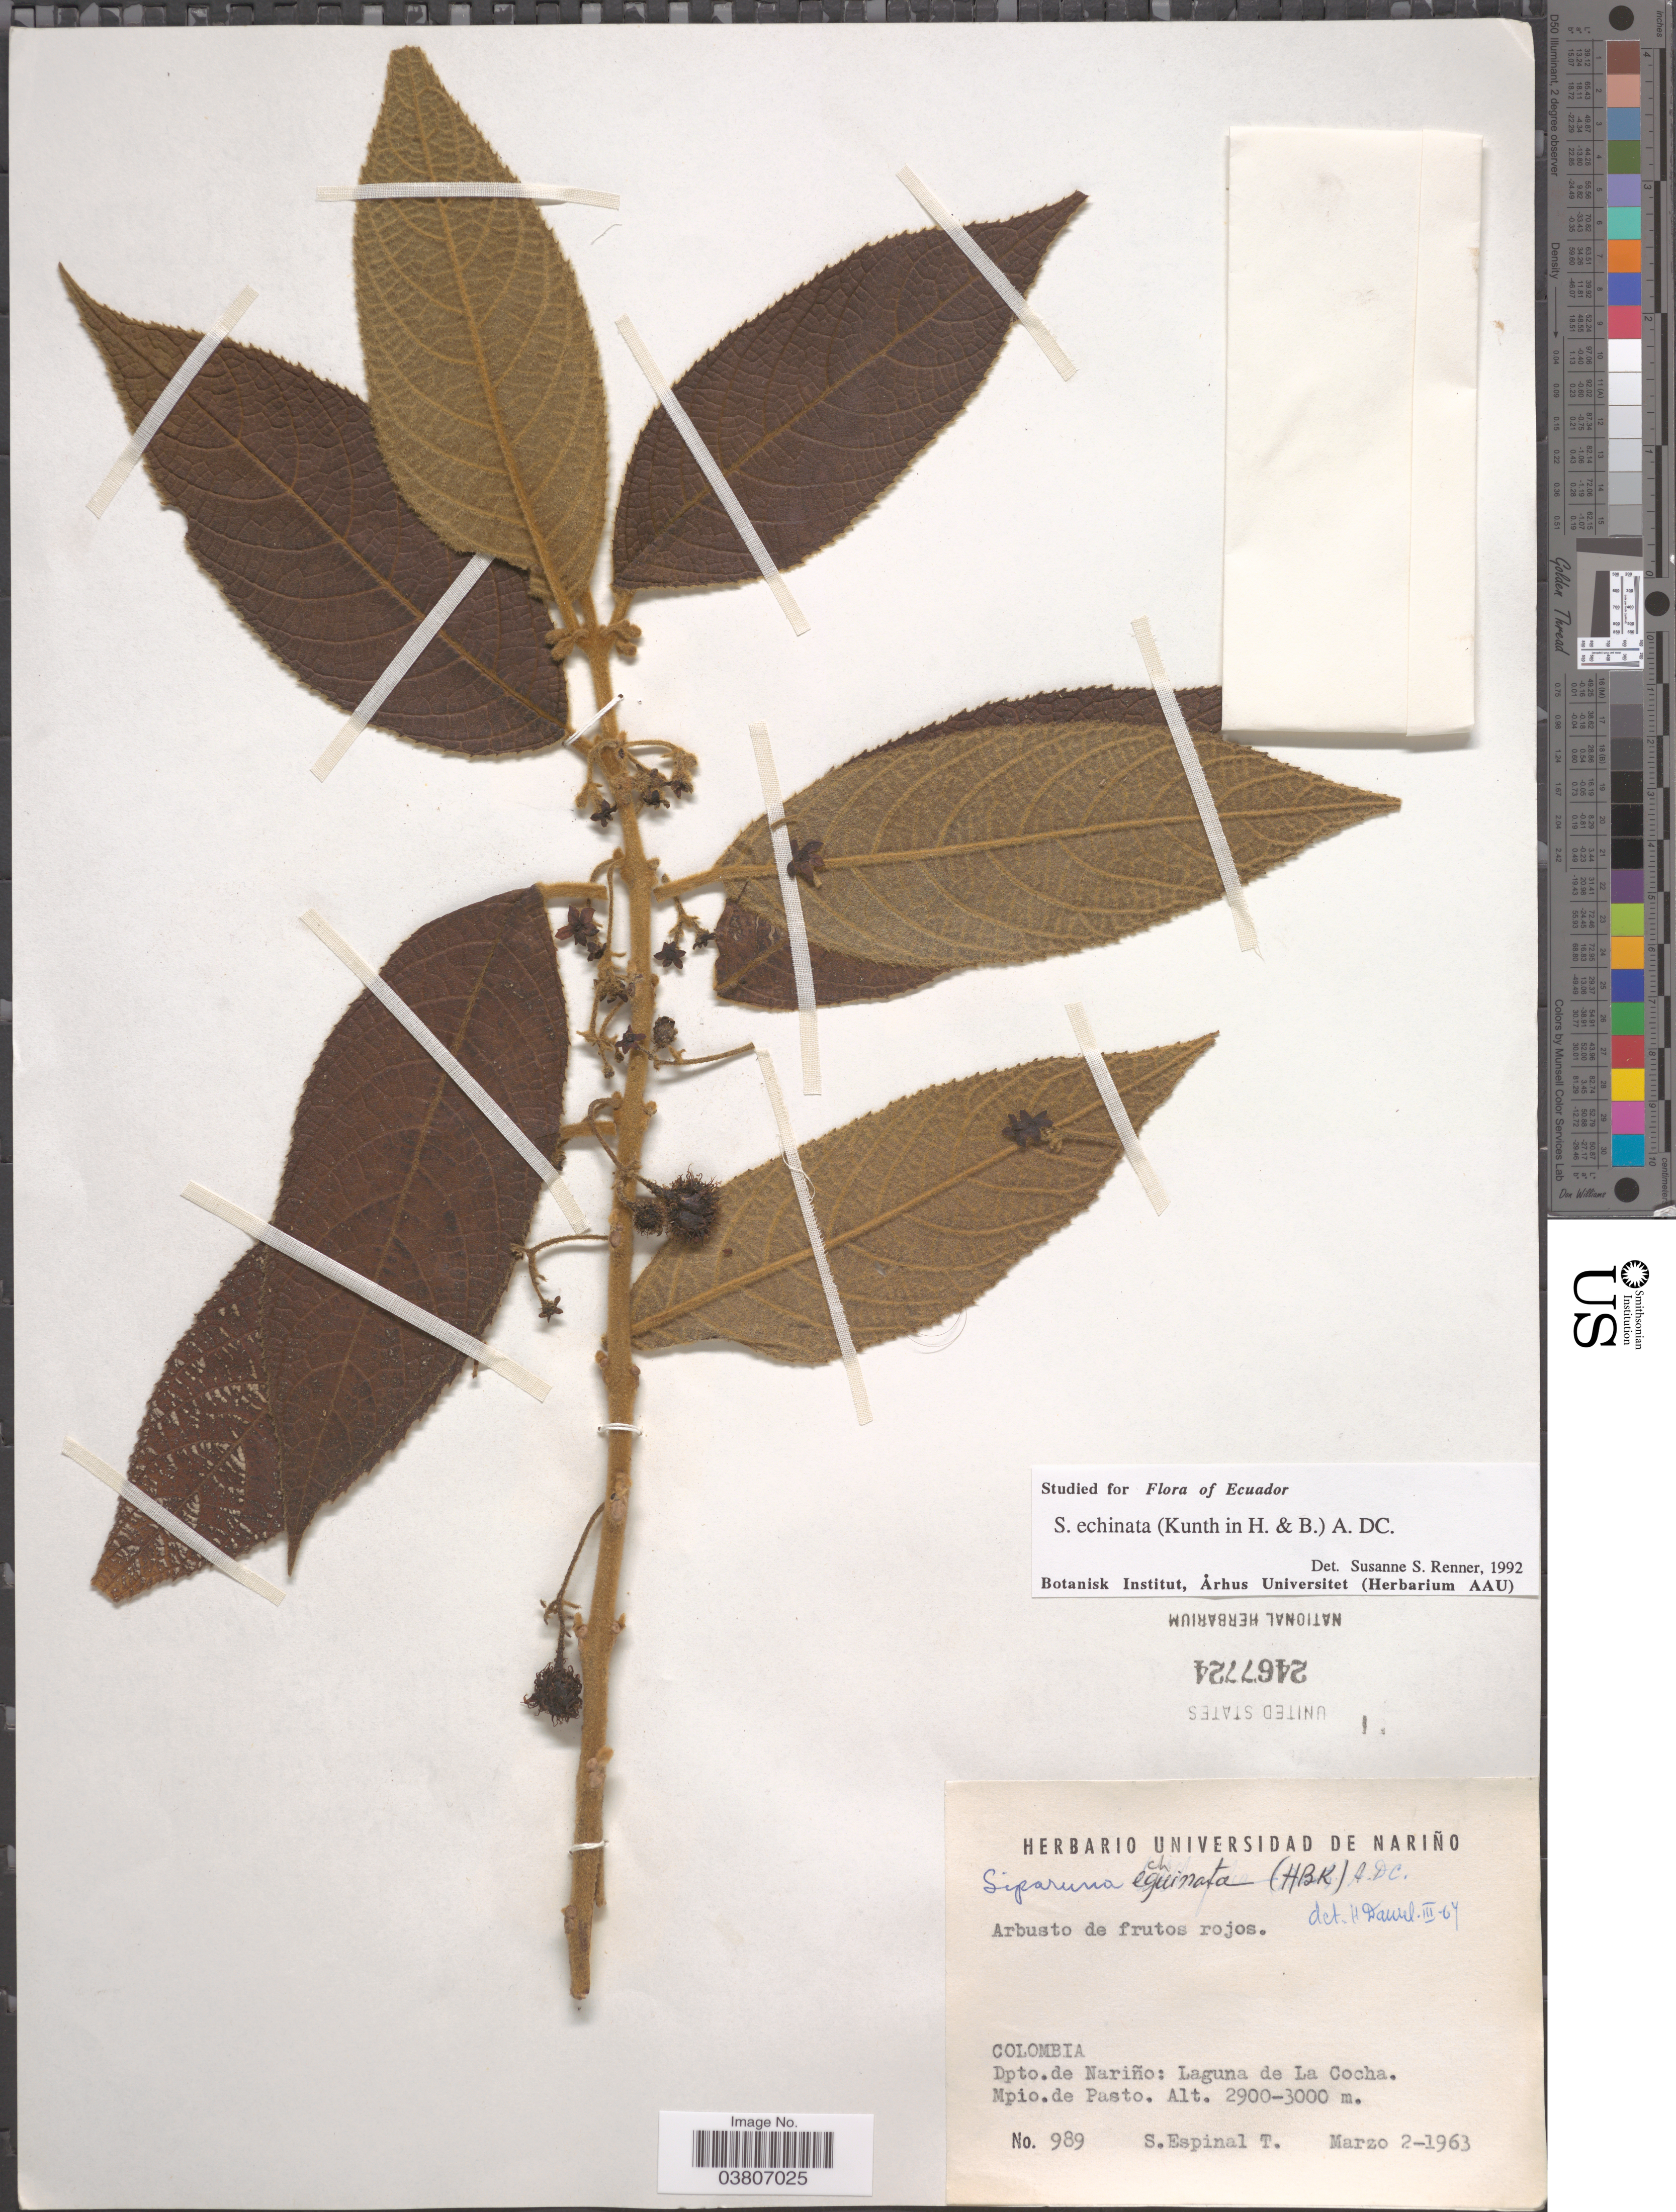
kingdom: Plantae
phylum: Tracheophyta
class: Magnoliopsida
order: Laurales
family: Siparunaceae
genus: Siparuna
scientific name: Siparuna echinata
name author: (Kunth) A. DC.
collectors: S. Espinal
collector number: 989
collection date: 1963-03-02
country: Colombia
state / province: Nariño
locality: Dpto. de Nariño: Laguna de La Cocha. Mpio. de Pasto.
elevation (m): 2900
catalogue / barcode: US 2467724